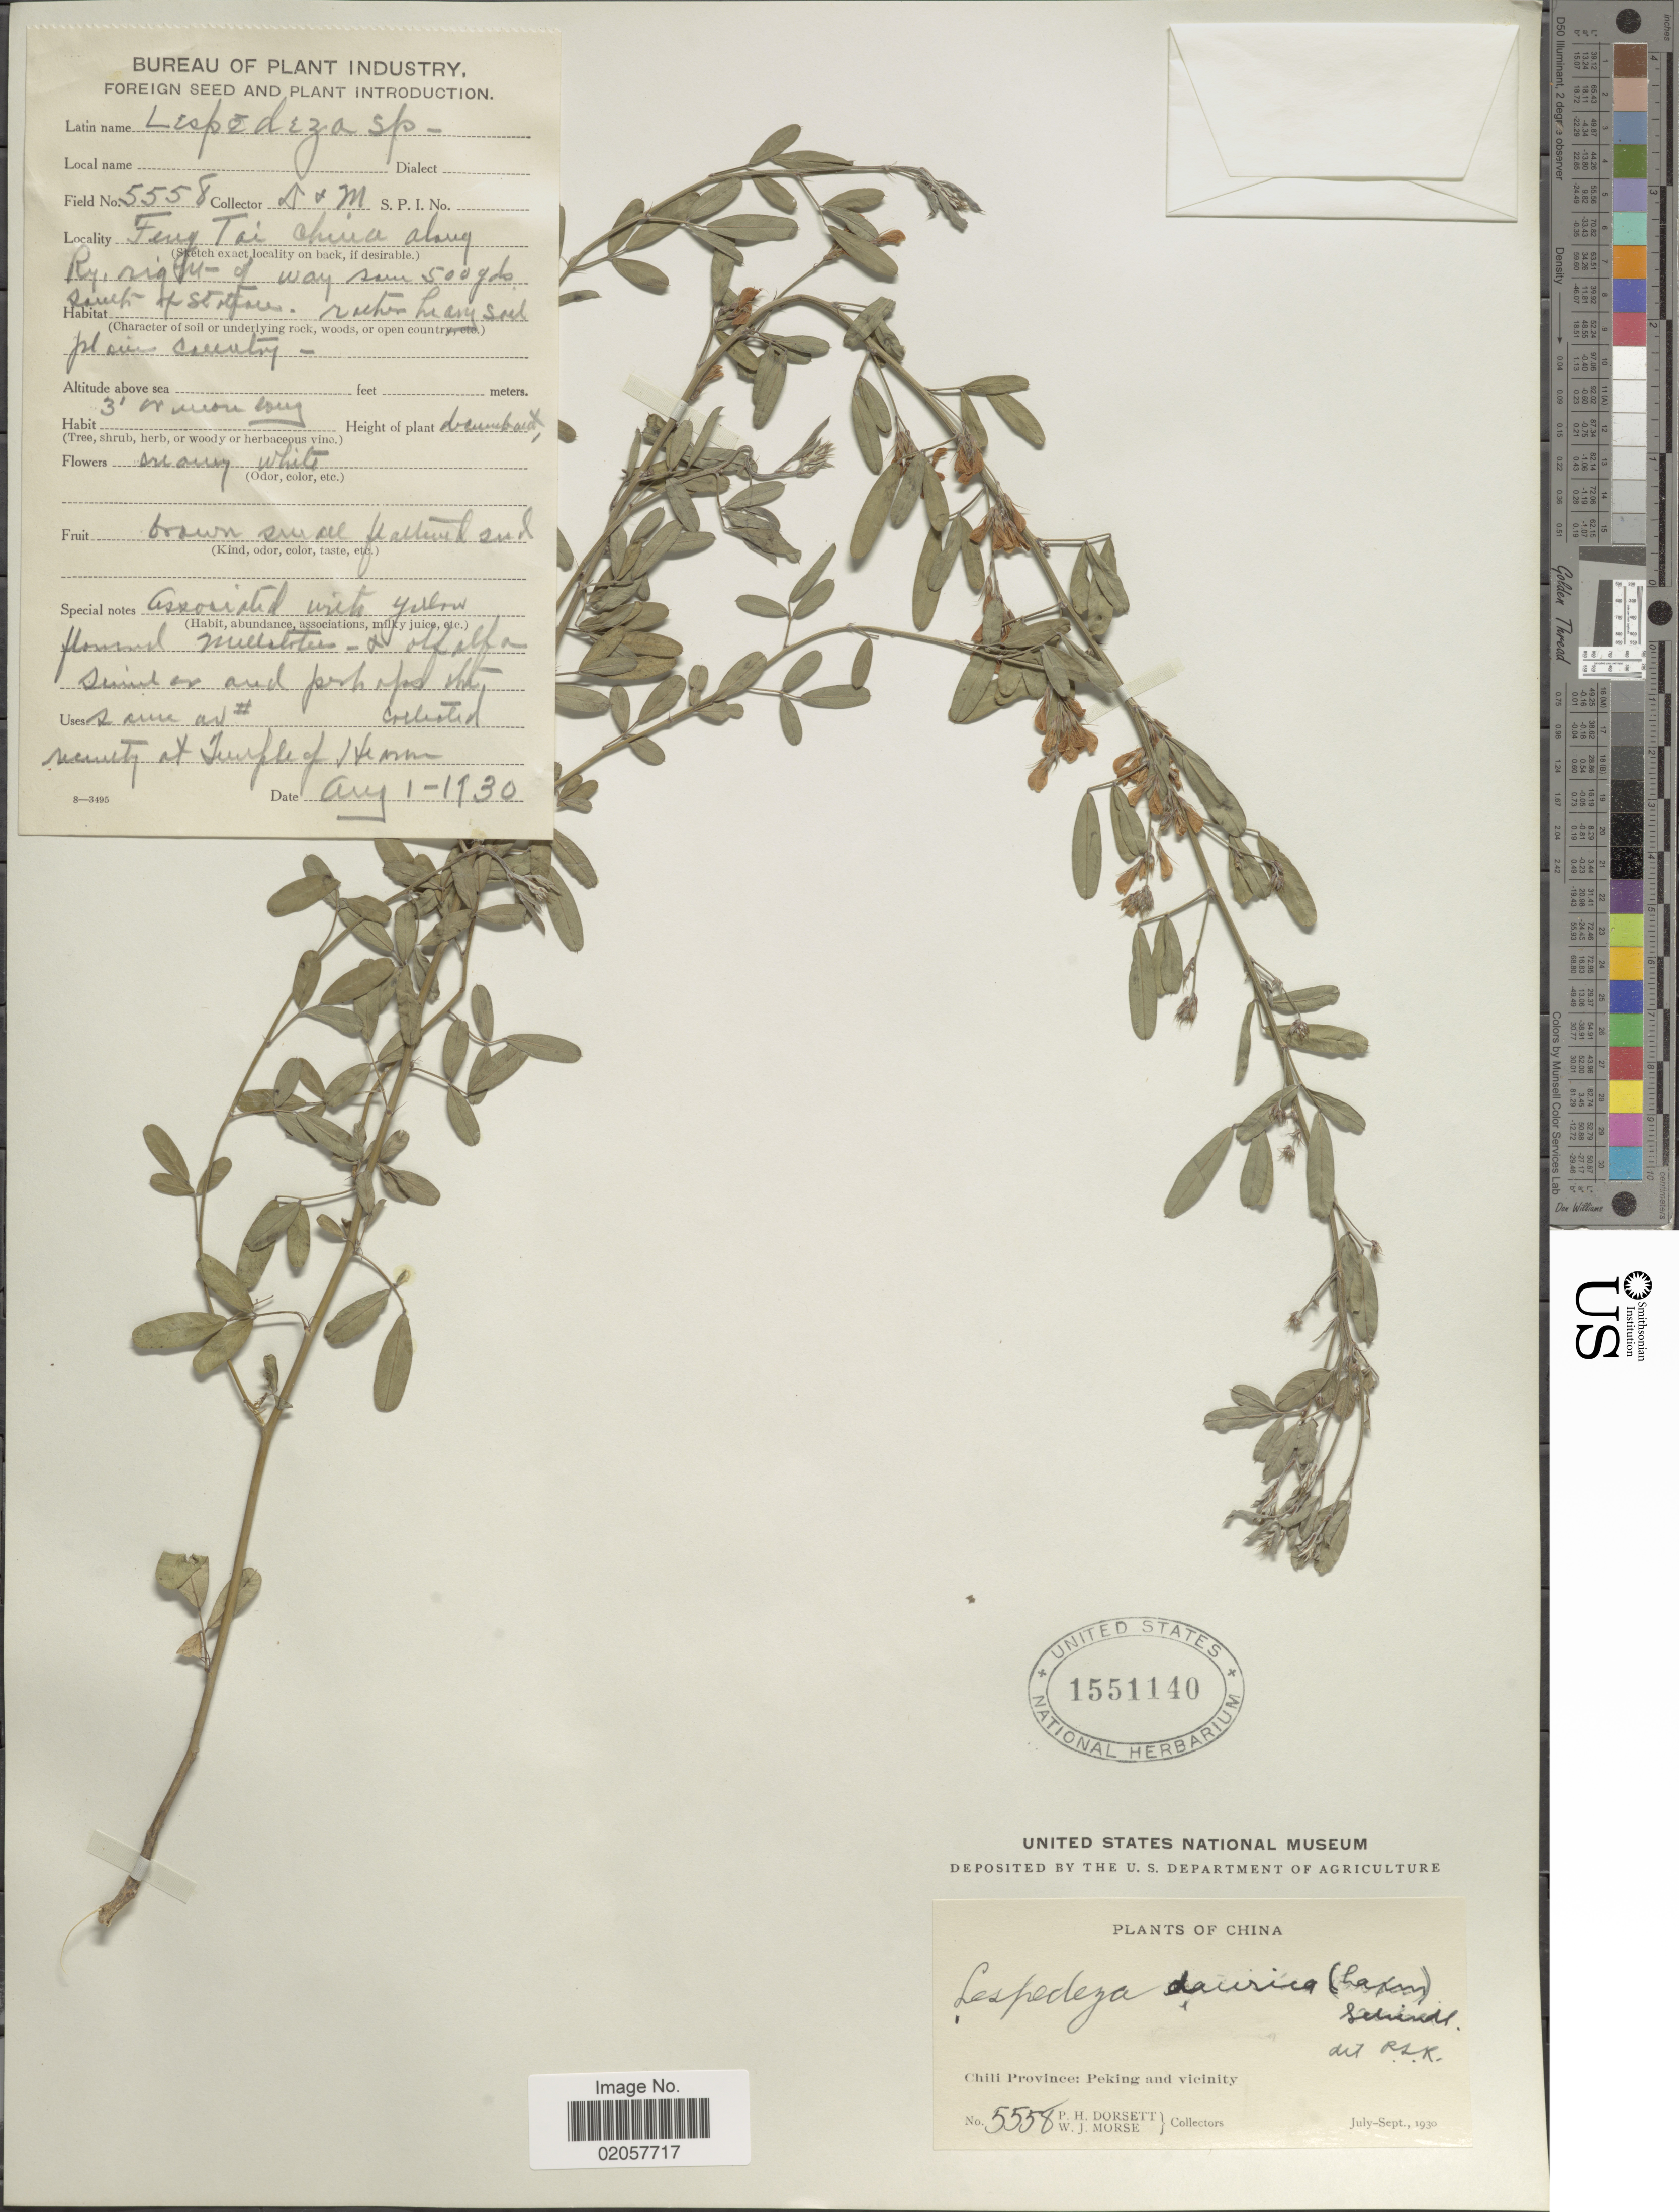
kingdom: Plantae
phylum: Tracheophyta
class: Magnoliopsida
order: Fabales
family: Fabaceae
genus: Lespedeza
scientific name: Lespedeza davurica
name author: (Laxm.) Schindl.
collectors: P. H. Dorsett & W. J. Morse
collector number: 5558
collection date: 1930-08-01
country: China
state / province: Beijing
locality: Chili Province: Peking and vicinity, Feng Tai China laong Ry, right of wat 500 gds, south of Statace [interpreted]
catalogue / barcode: US 1551140